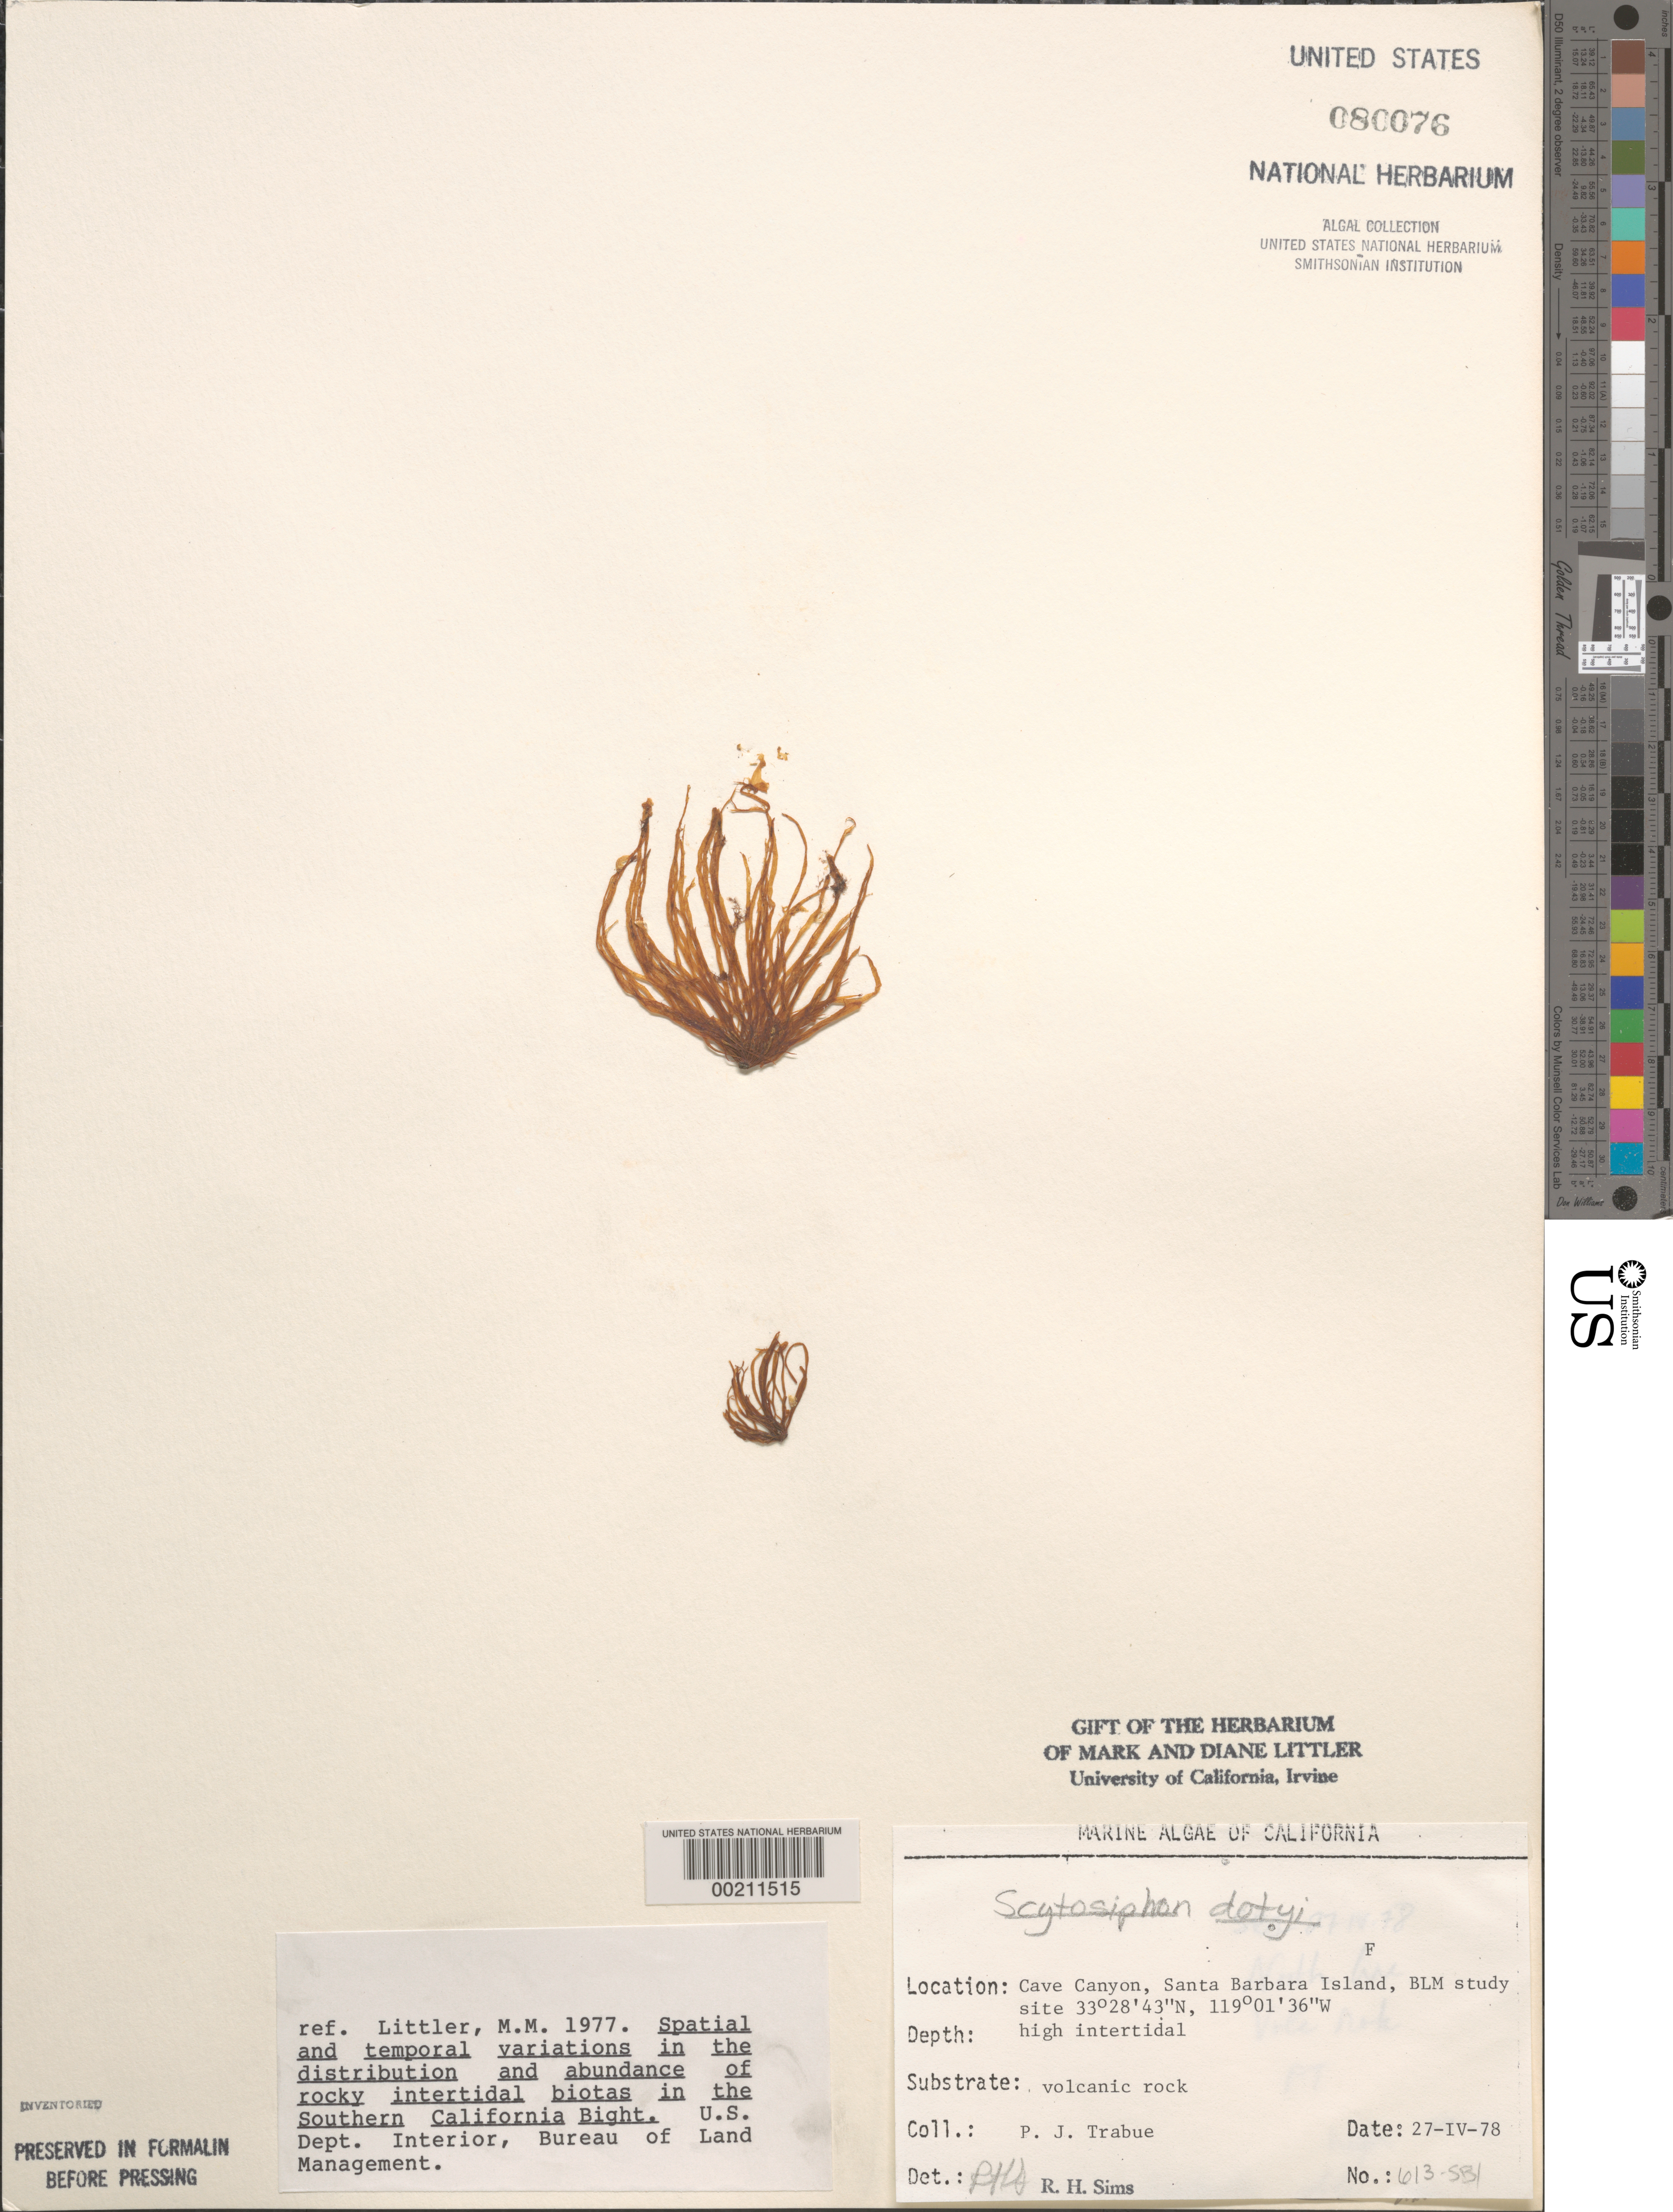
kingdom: Chromista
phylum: Ochrophyta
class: Phaeophyceae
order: Scytosiphonales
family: Scytosiphonaceae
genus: Scytosiphon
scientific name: Scytosiphon dotyi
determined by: Sims, Robert H.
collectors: P. J. Trabue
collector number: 613-sbi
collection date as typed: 27 Apr 1978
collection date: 1978-04-27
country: United States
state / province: California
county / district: Santa Barbara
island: Santa Barbara Island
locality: Cave Canyon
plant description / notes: BLM-SOCALBIGHT Rocky Intertidal Survey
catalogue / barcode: US 80076